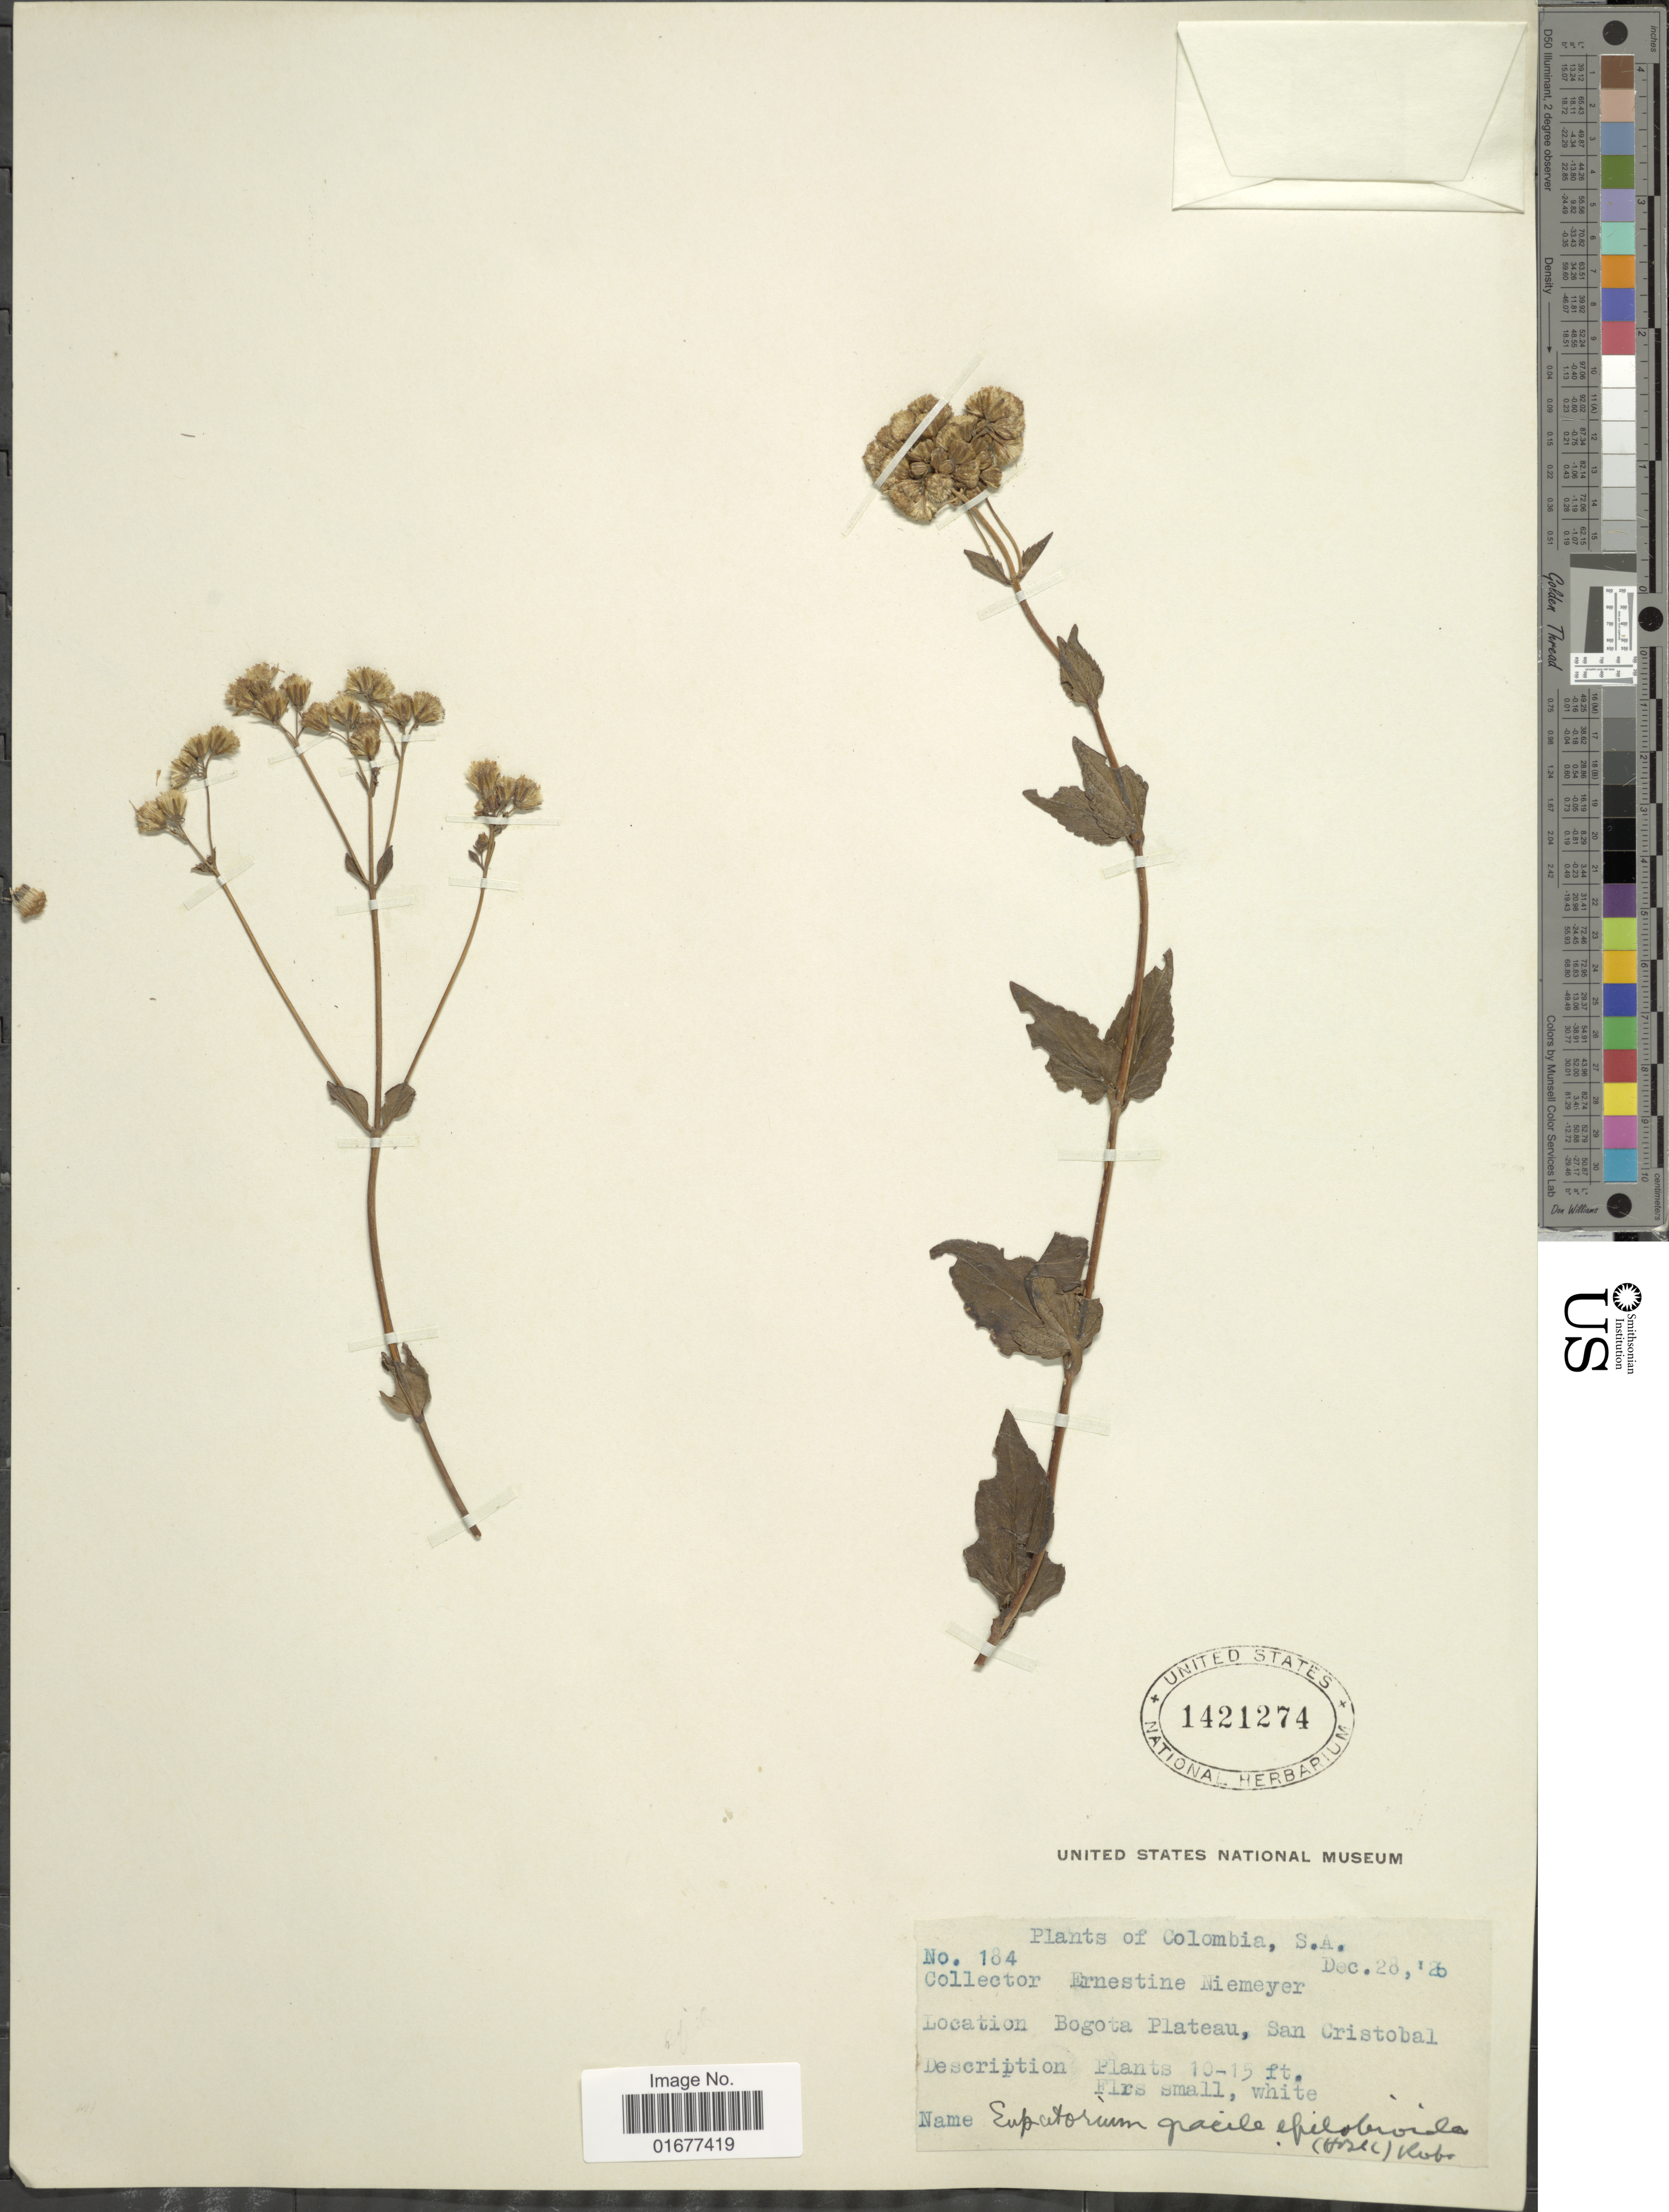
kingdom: Plantae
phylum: Tracheophyta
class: Magnoliopsida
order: Asterales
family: Asteraceae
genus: Ageratina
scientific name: Ageratina gracilis var. epilobioides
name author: (Kunth) R.M. King & H. Rob. ex Luteyn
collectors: E. H. Niemeyer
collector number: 184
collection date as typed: Transcribed d/m/y: 28/12/26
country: Colombia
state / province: Bogota D.C.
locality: Bogota Plateau, San Cristobal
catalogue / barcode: US 1421274